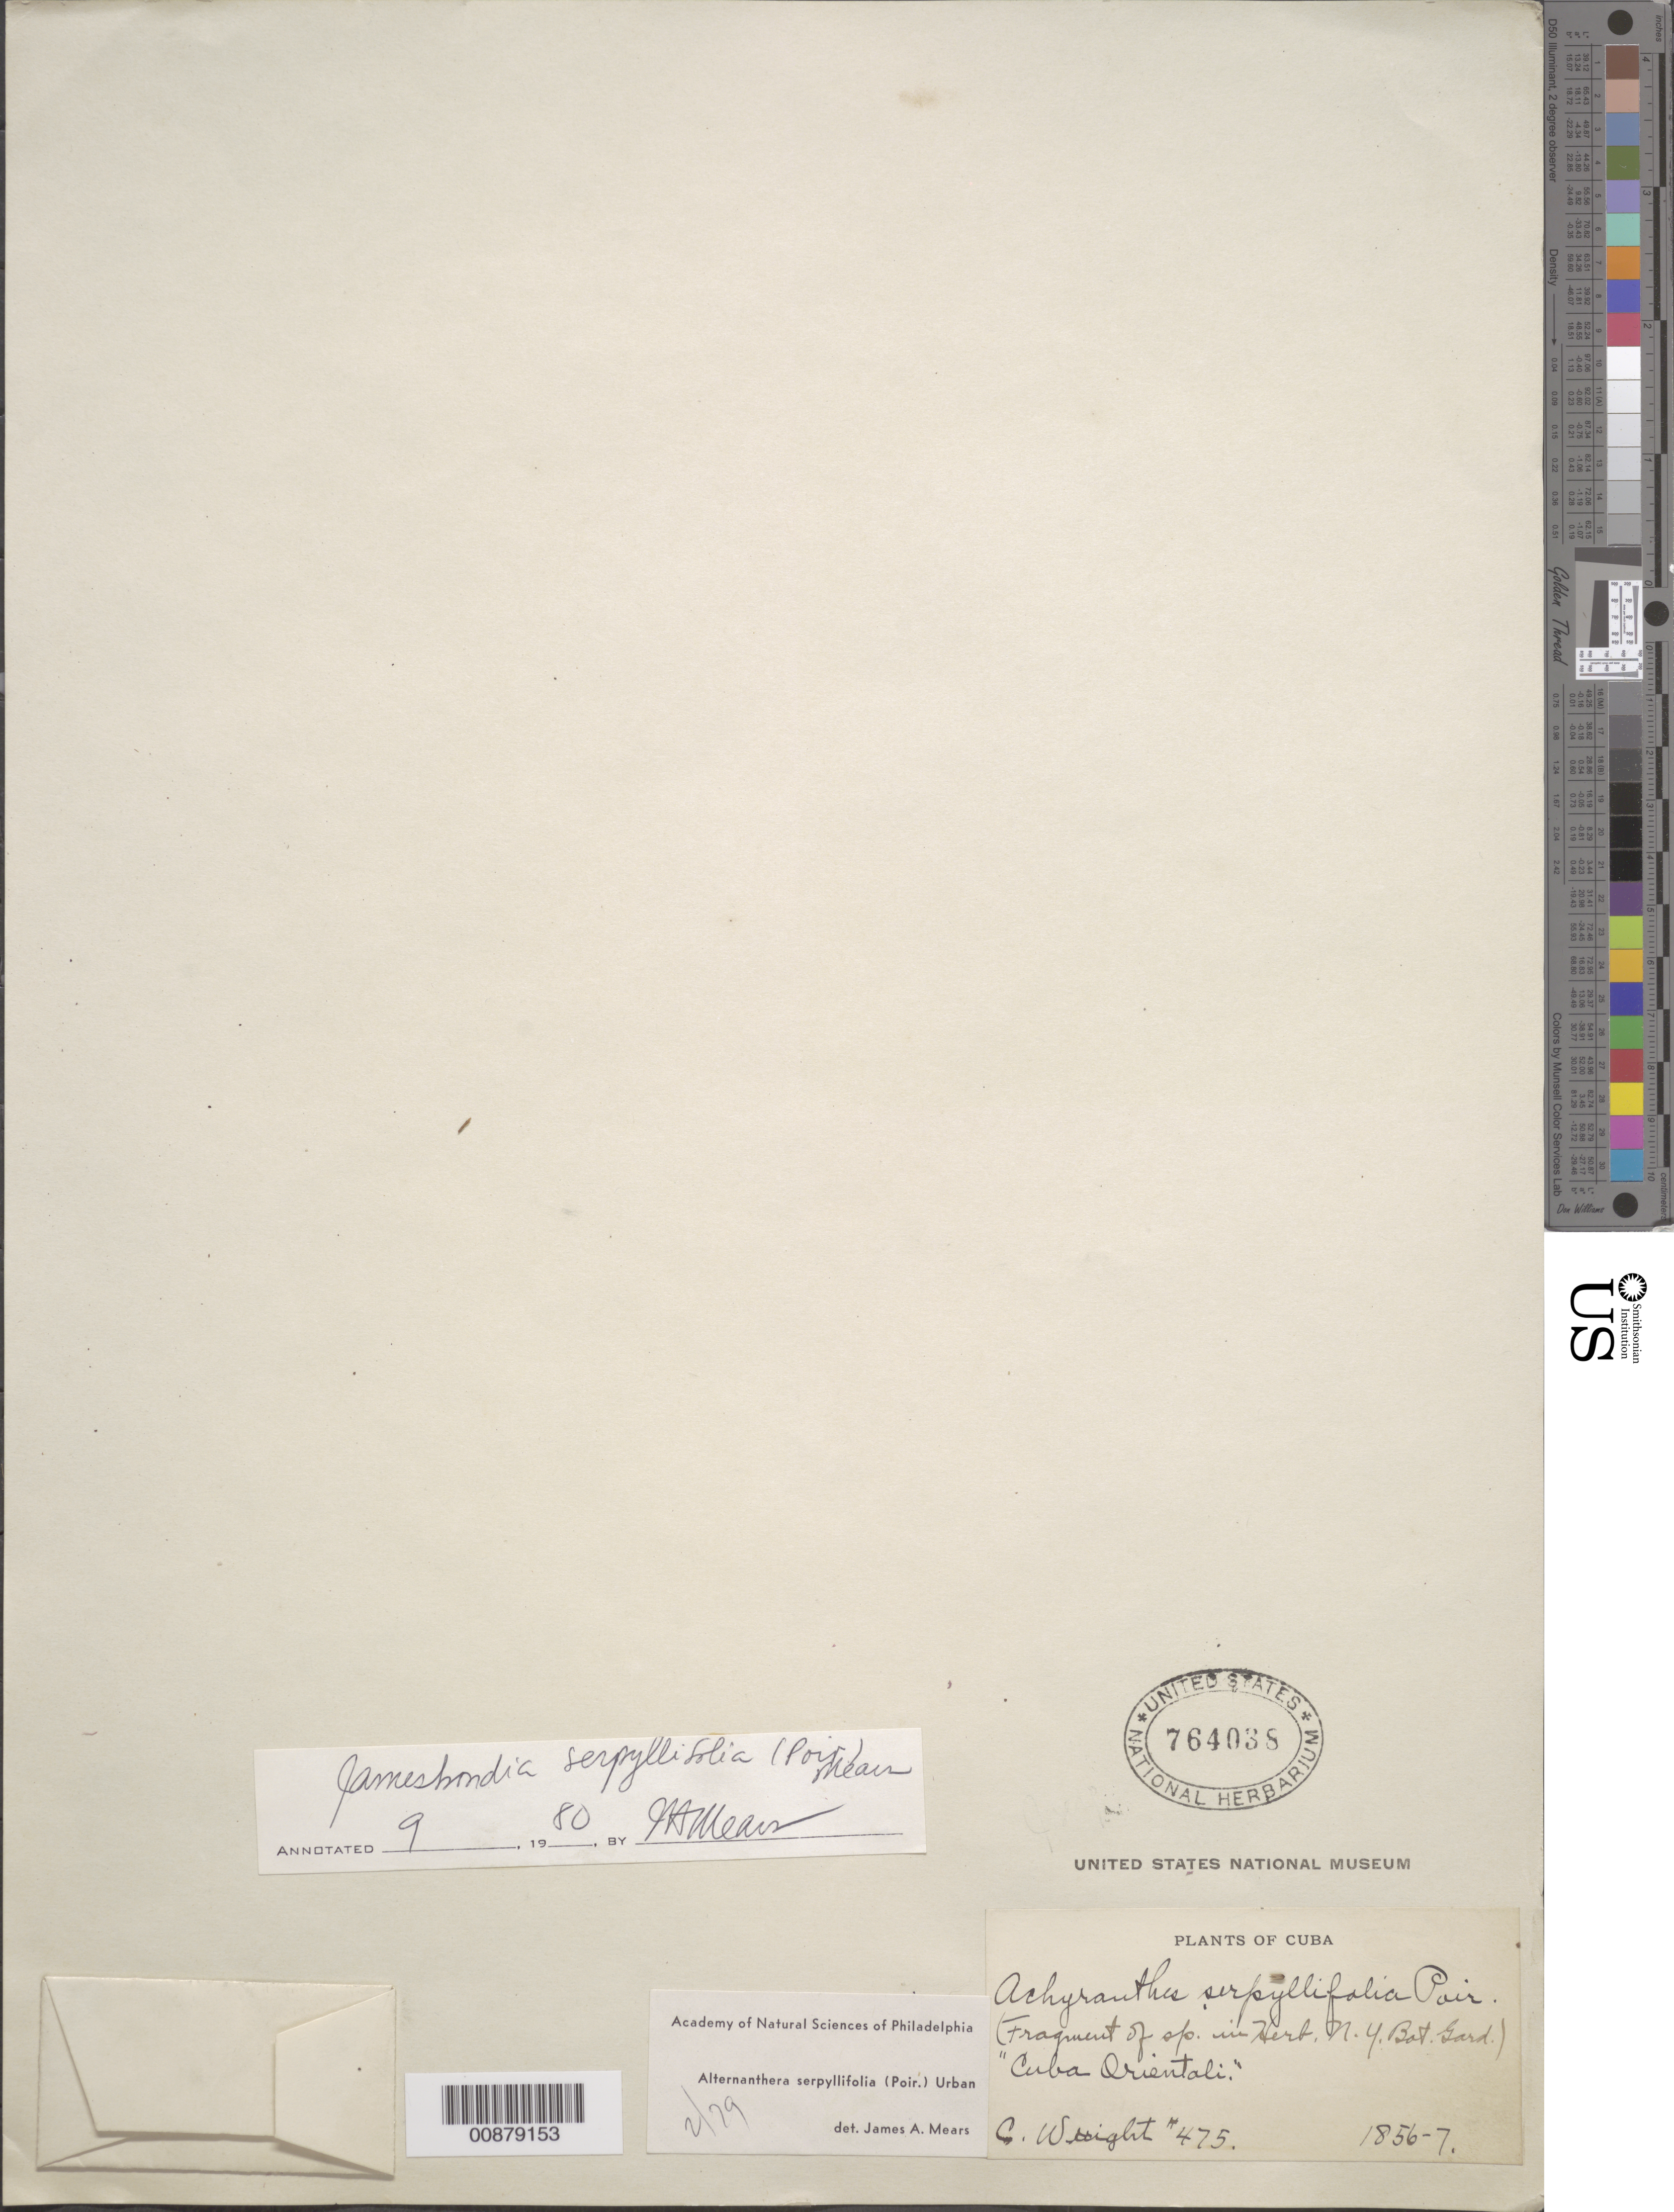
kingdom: Plantae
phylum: Tracheophyta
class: Magnoliopsida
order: Caryophyllales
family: Amaranthaceae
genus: Alternanthera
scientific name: Alternanthera serpyllifolia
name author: (Poir.) Urb.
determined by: Mears, J. A., (PH), Academy of Natural Sciences of Philadelphia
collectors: C. Wright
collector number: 475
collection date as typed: Jul 1856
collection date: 1856-07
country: Cuba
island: Cuba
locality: Cuba orientali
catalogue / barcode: US 764038